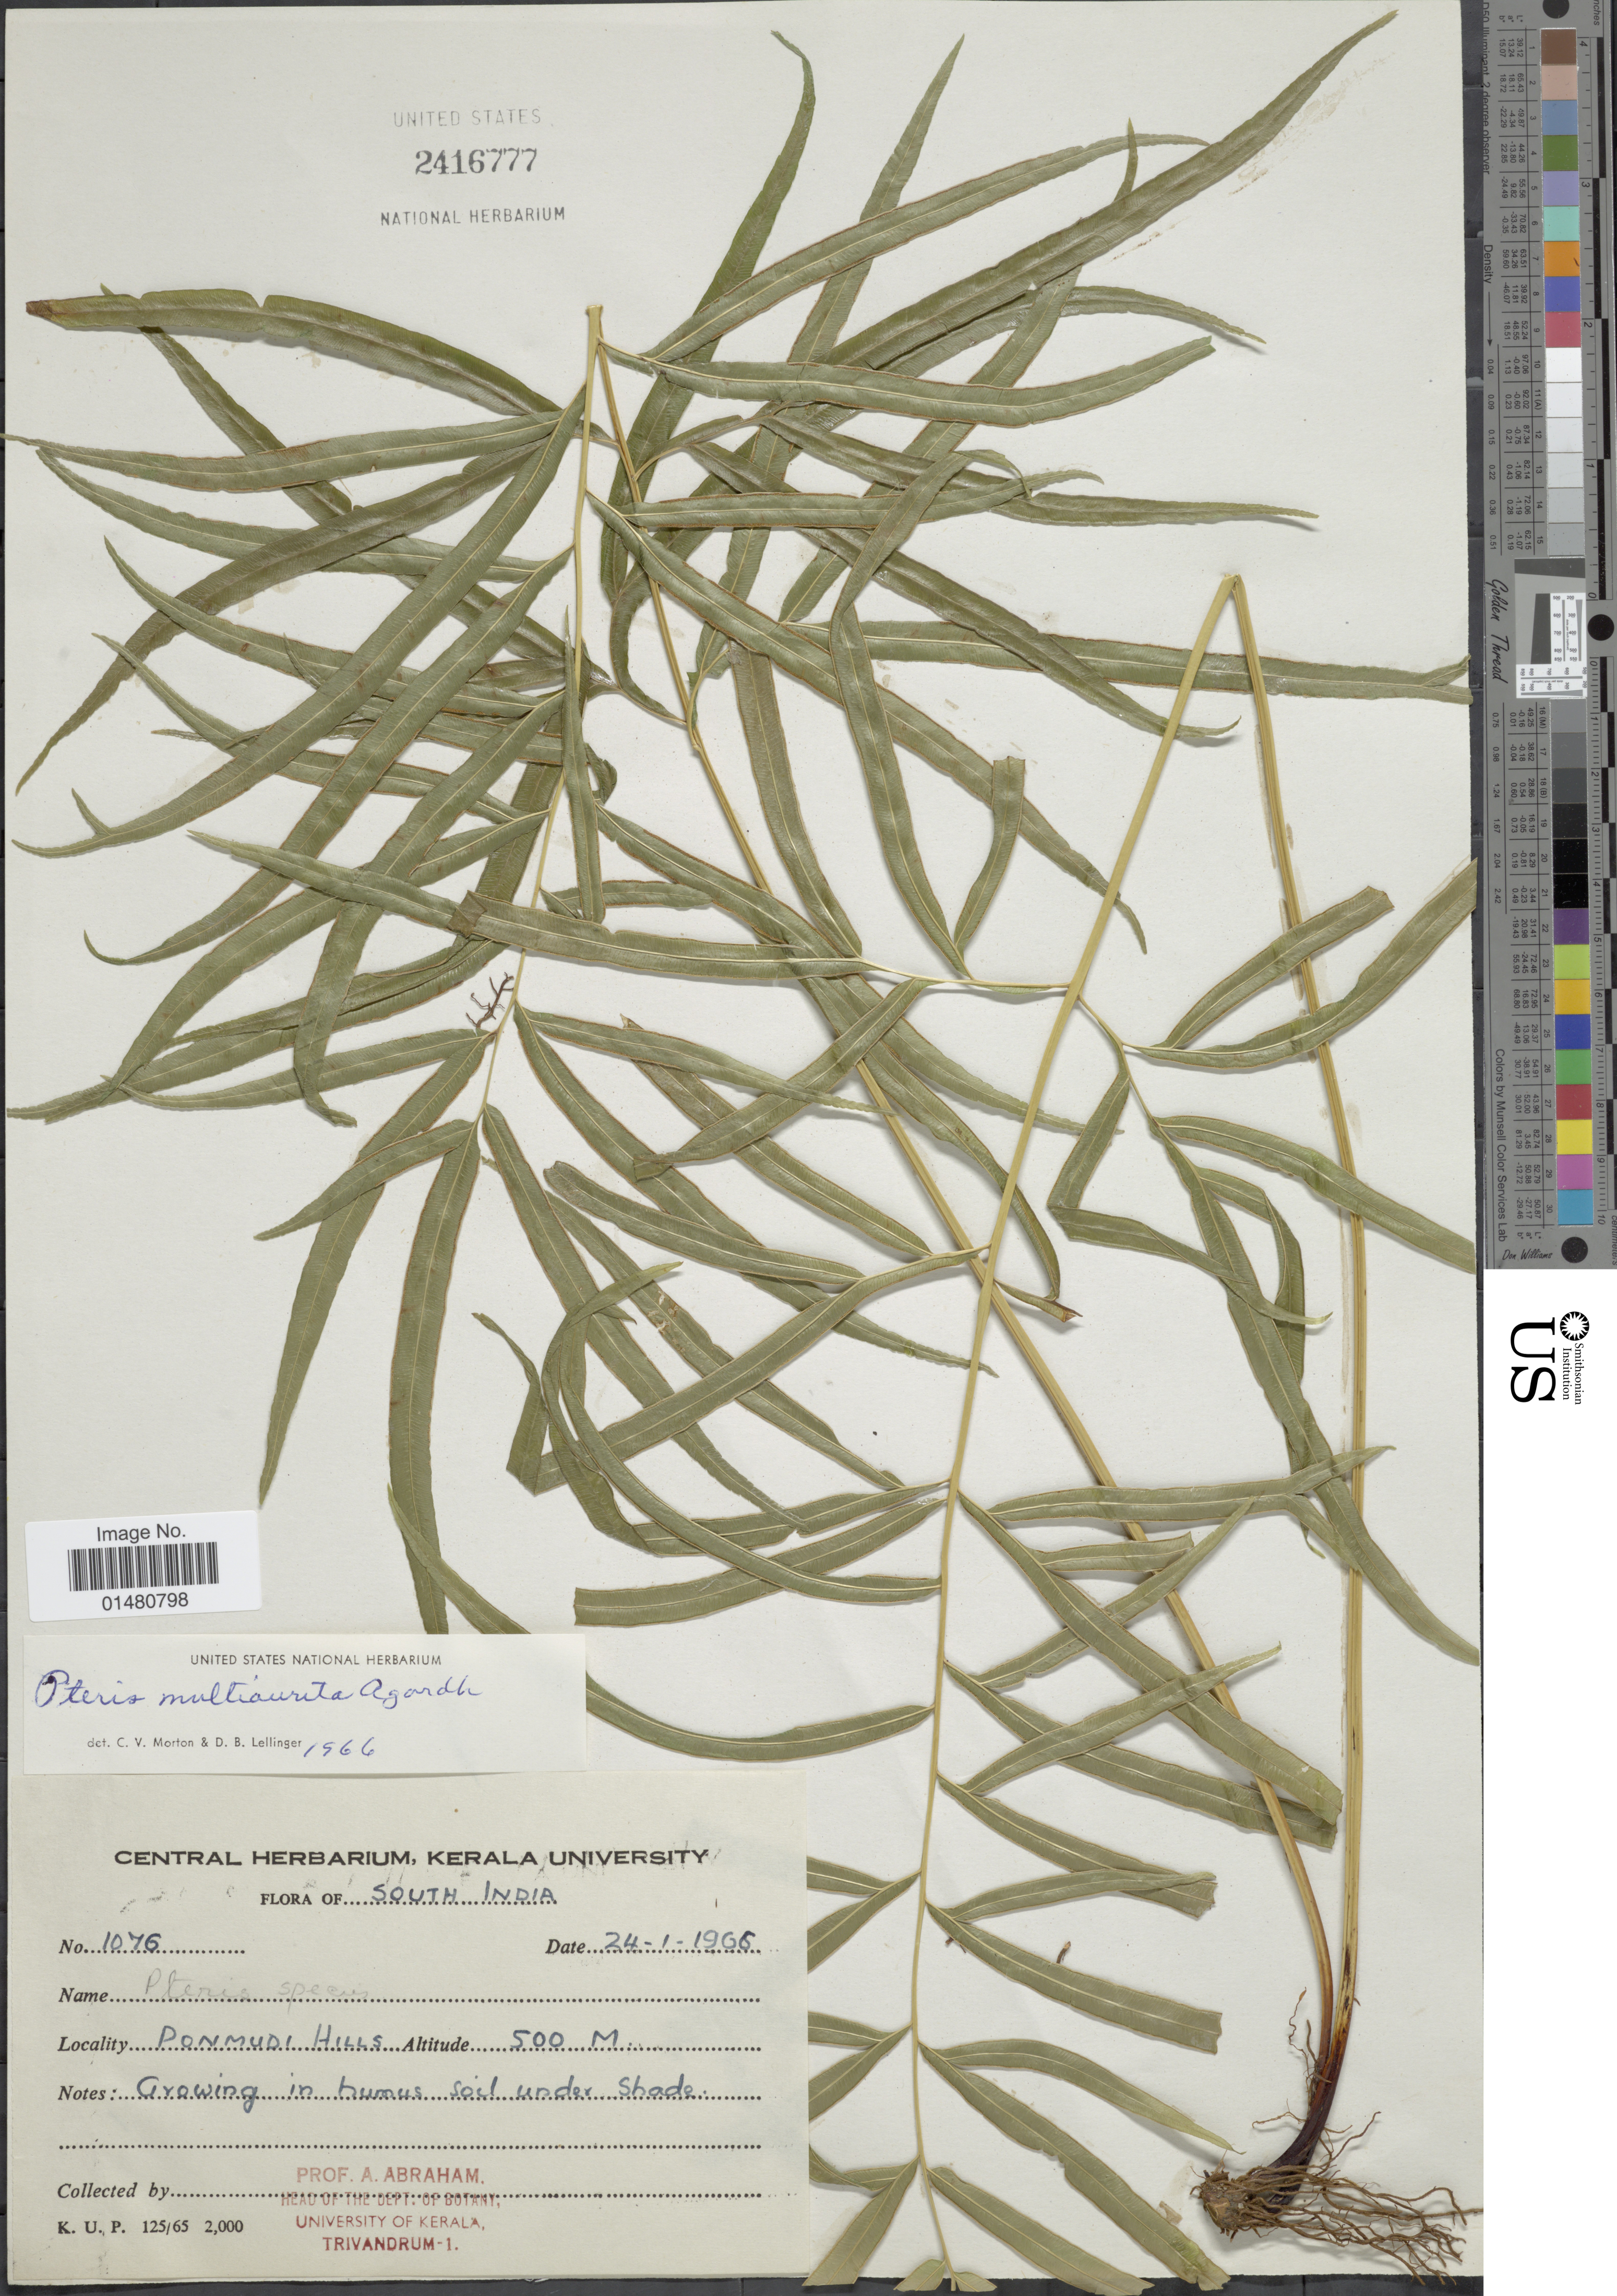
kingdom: Plantae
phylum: Tracheophyta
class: Polypodiopsida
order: Polypodiales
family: Pteridaceae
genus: Pteris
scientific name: Pteris multiaurita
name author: J. Agardh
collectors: A. Abraham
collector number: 1076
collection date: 1965-01-24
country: India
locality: South India, Ponmudi Hills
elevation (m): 500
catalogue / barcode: US 2416777